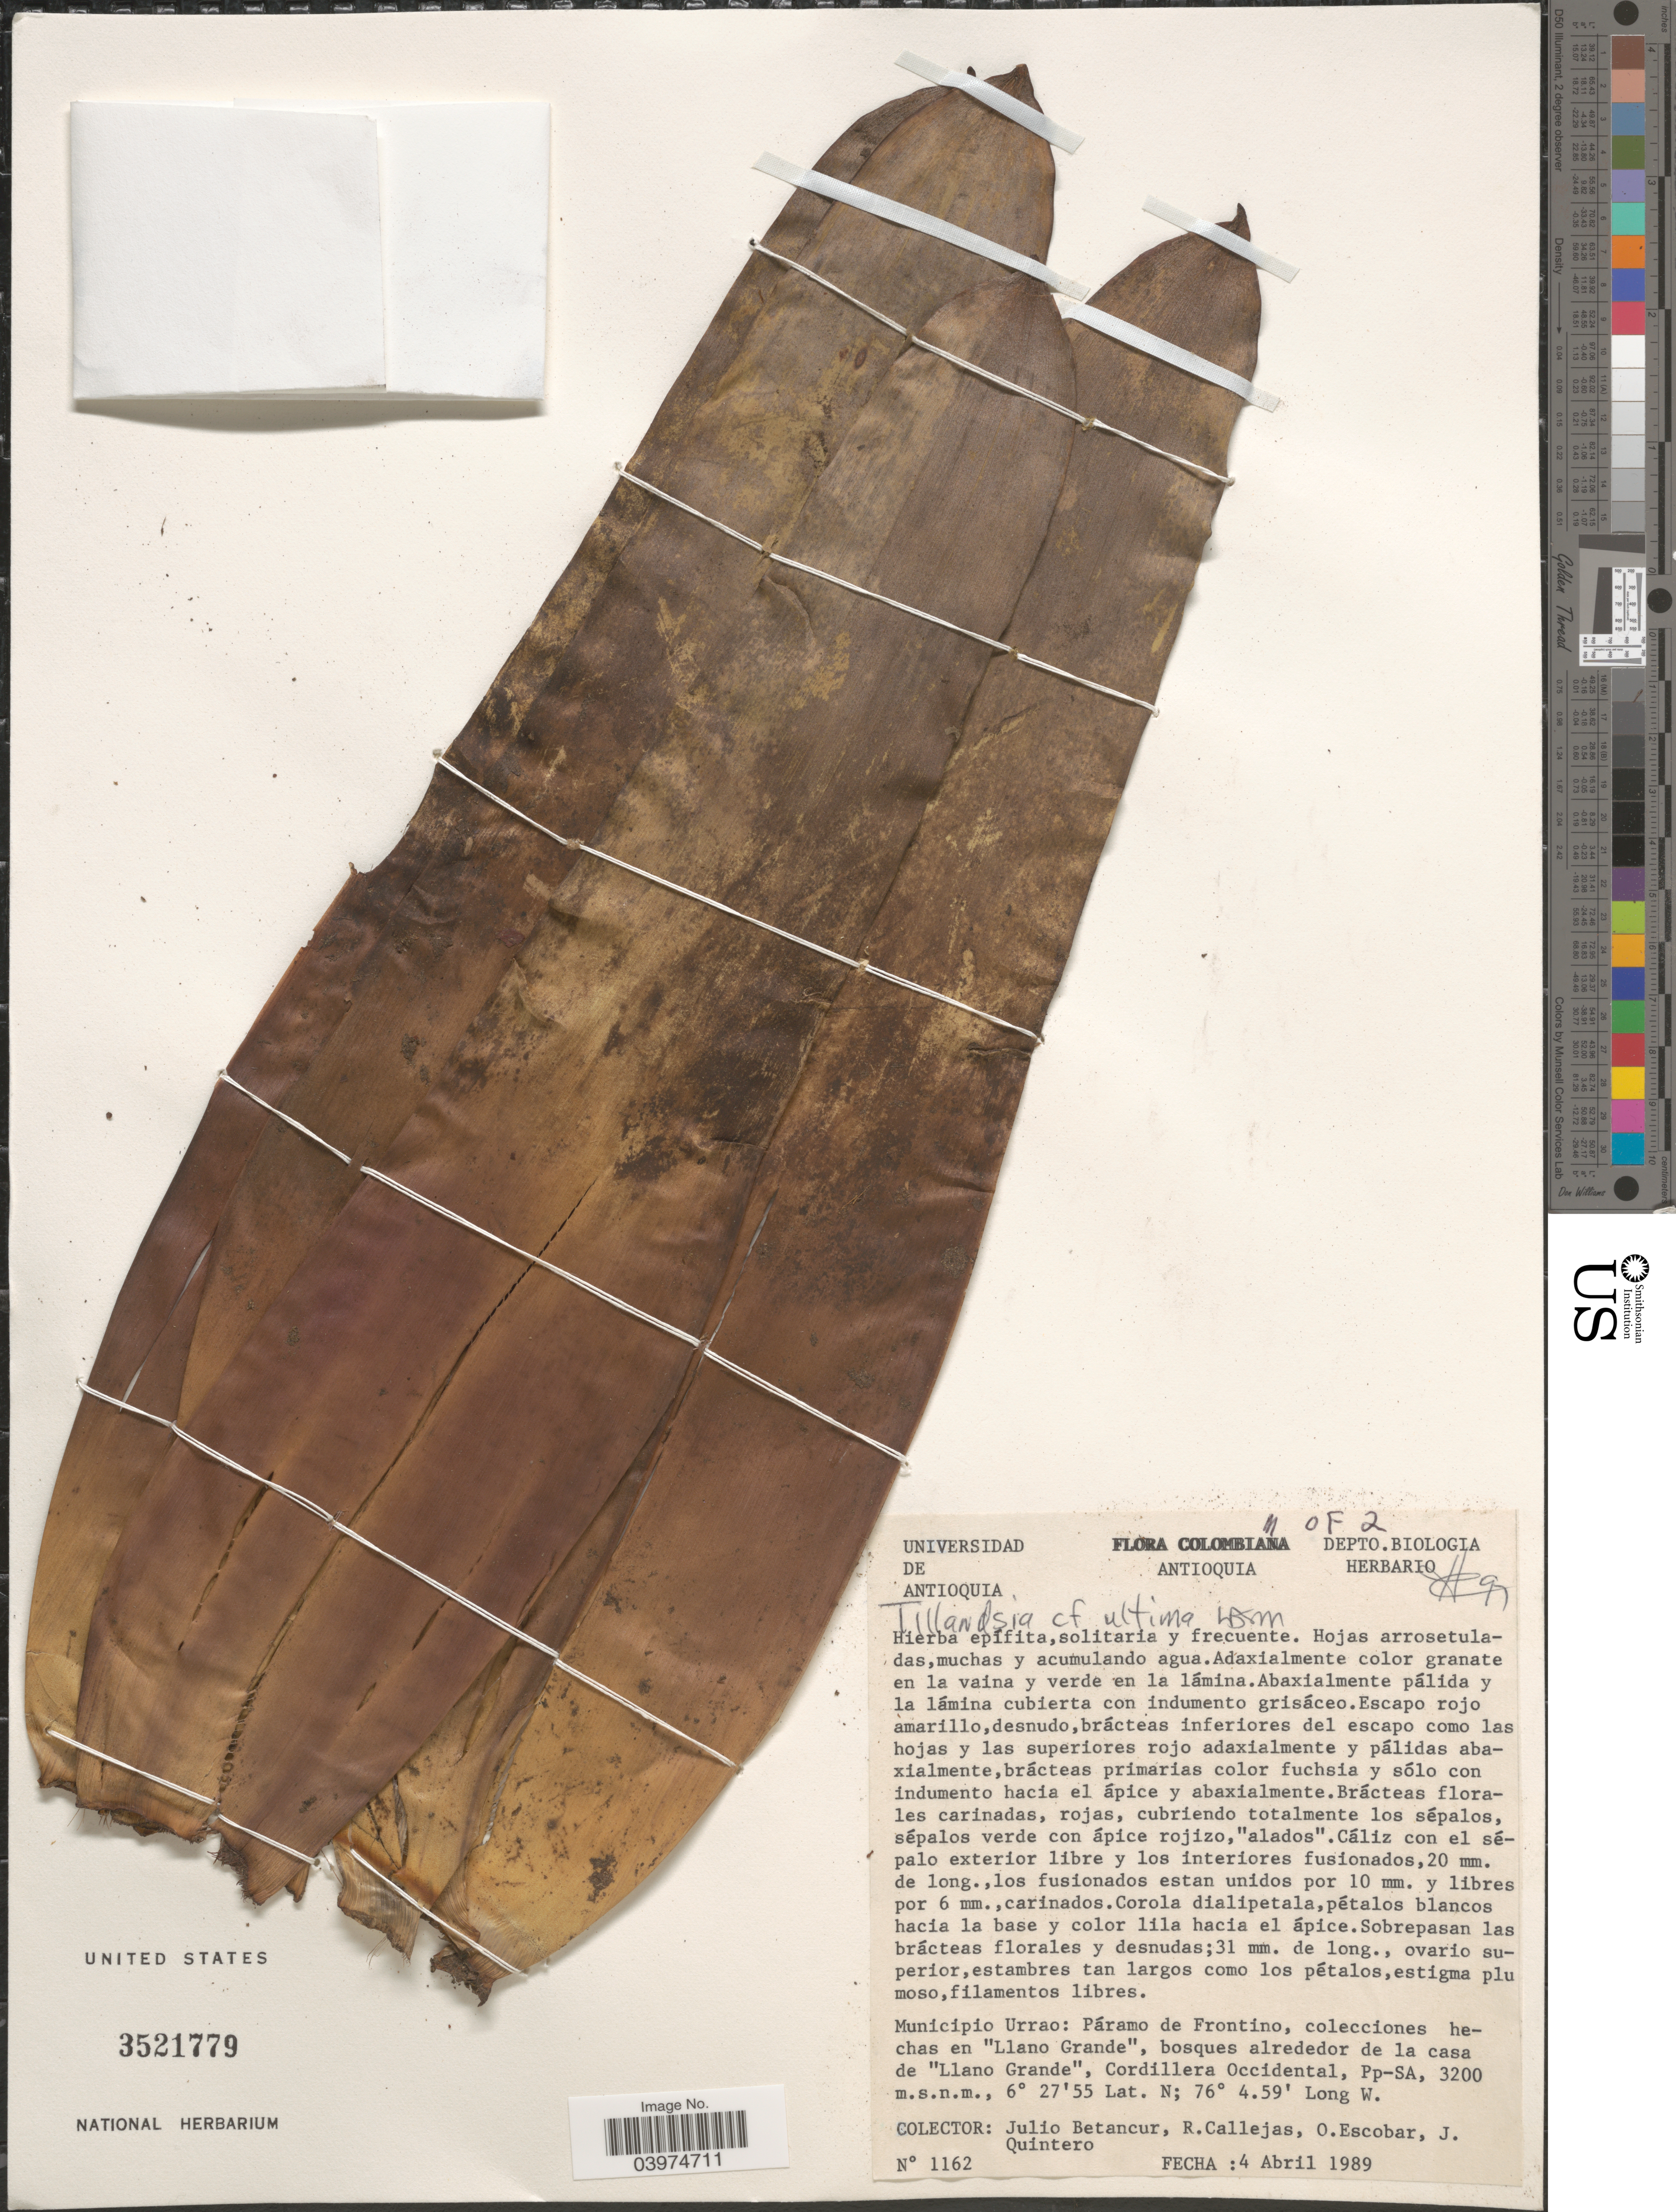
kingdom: Plantae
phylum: Tracheophyta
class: Liliopsida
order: Poales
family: Bromeliaceae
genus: Tillandsia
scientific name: Tillandsia ultima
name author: L.B. Sm.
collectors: J. Betancur, R. Callejas, O. Escobar & J. Quintero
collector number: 1162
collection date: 1989-04-04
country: Colombia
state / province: Antioquia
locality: Municipio Urrao: Páramo de Frontino, colecciones hechas en "Llano Grande", bosques alrededor de la casa de "Llano Grande", Cordillera Occidental, Pp-SA.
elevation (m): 3200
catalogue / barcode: US 3521779